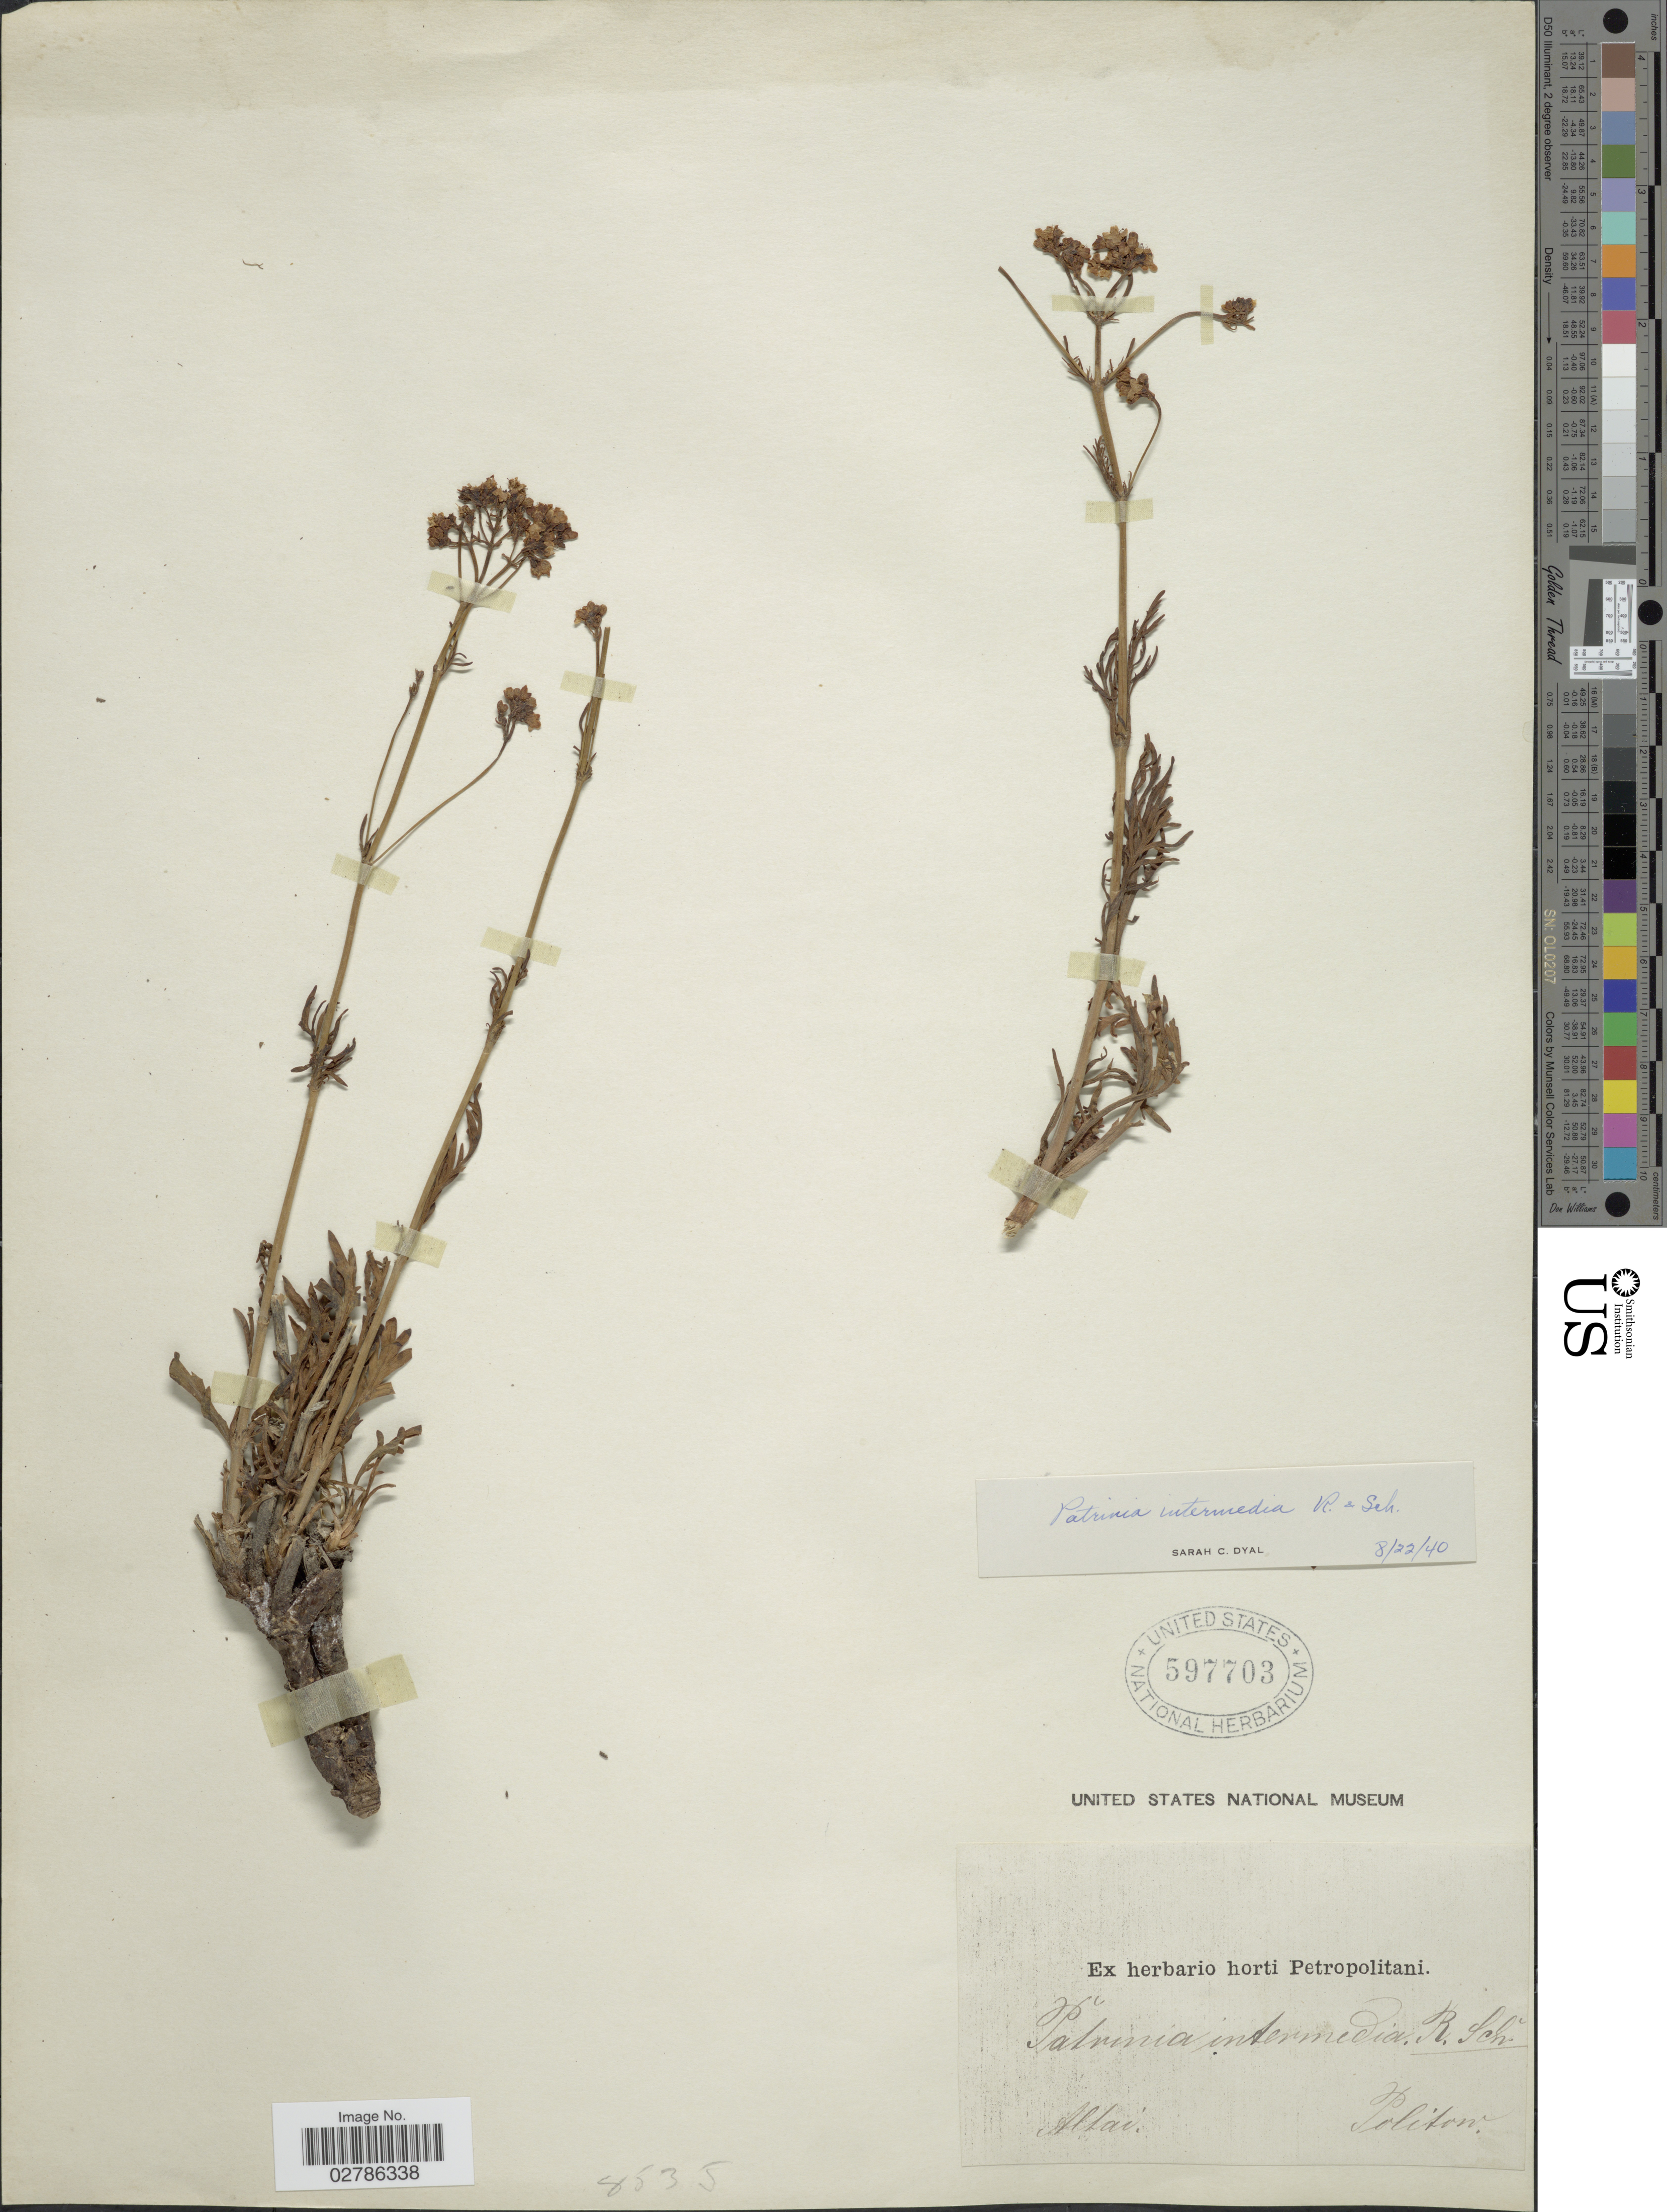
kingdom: Plantae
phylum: Tracheophyta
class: Magnoliopsida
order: Dipsacales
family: Caprifoliaceae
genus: Patrinia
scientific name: Patrinia intermedia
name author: (Hornem.) Roem. & Schult.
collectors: -. Politow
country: Russian Federation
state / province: Altai Republic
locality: Altai.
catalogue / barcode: US 597703